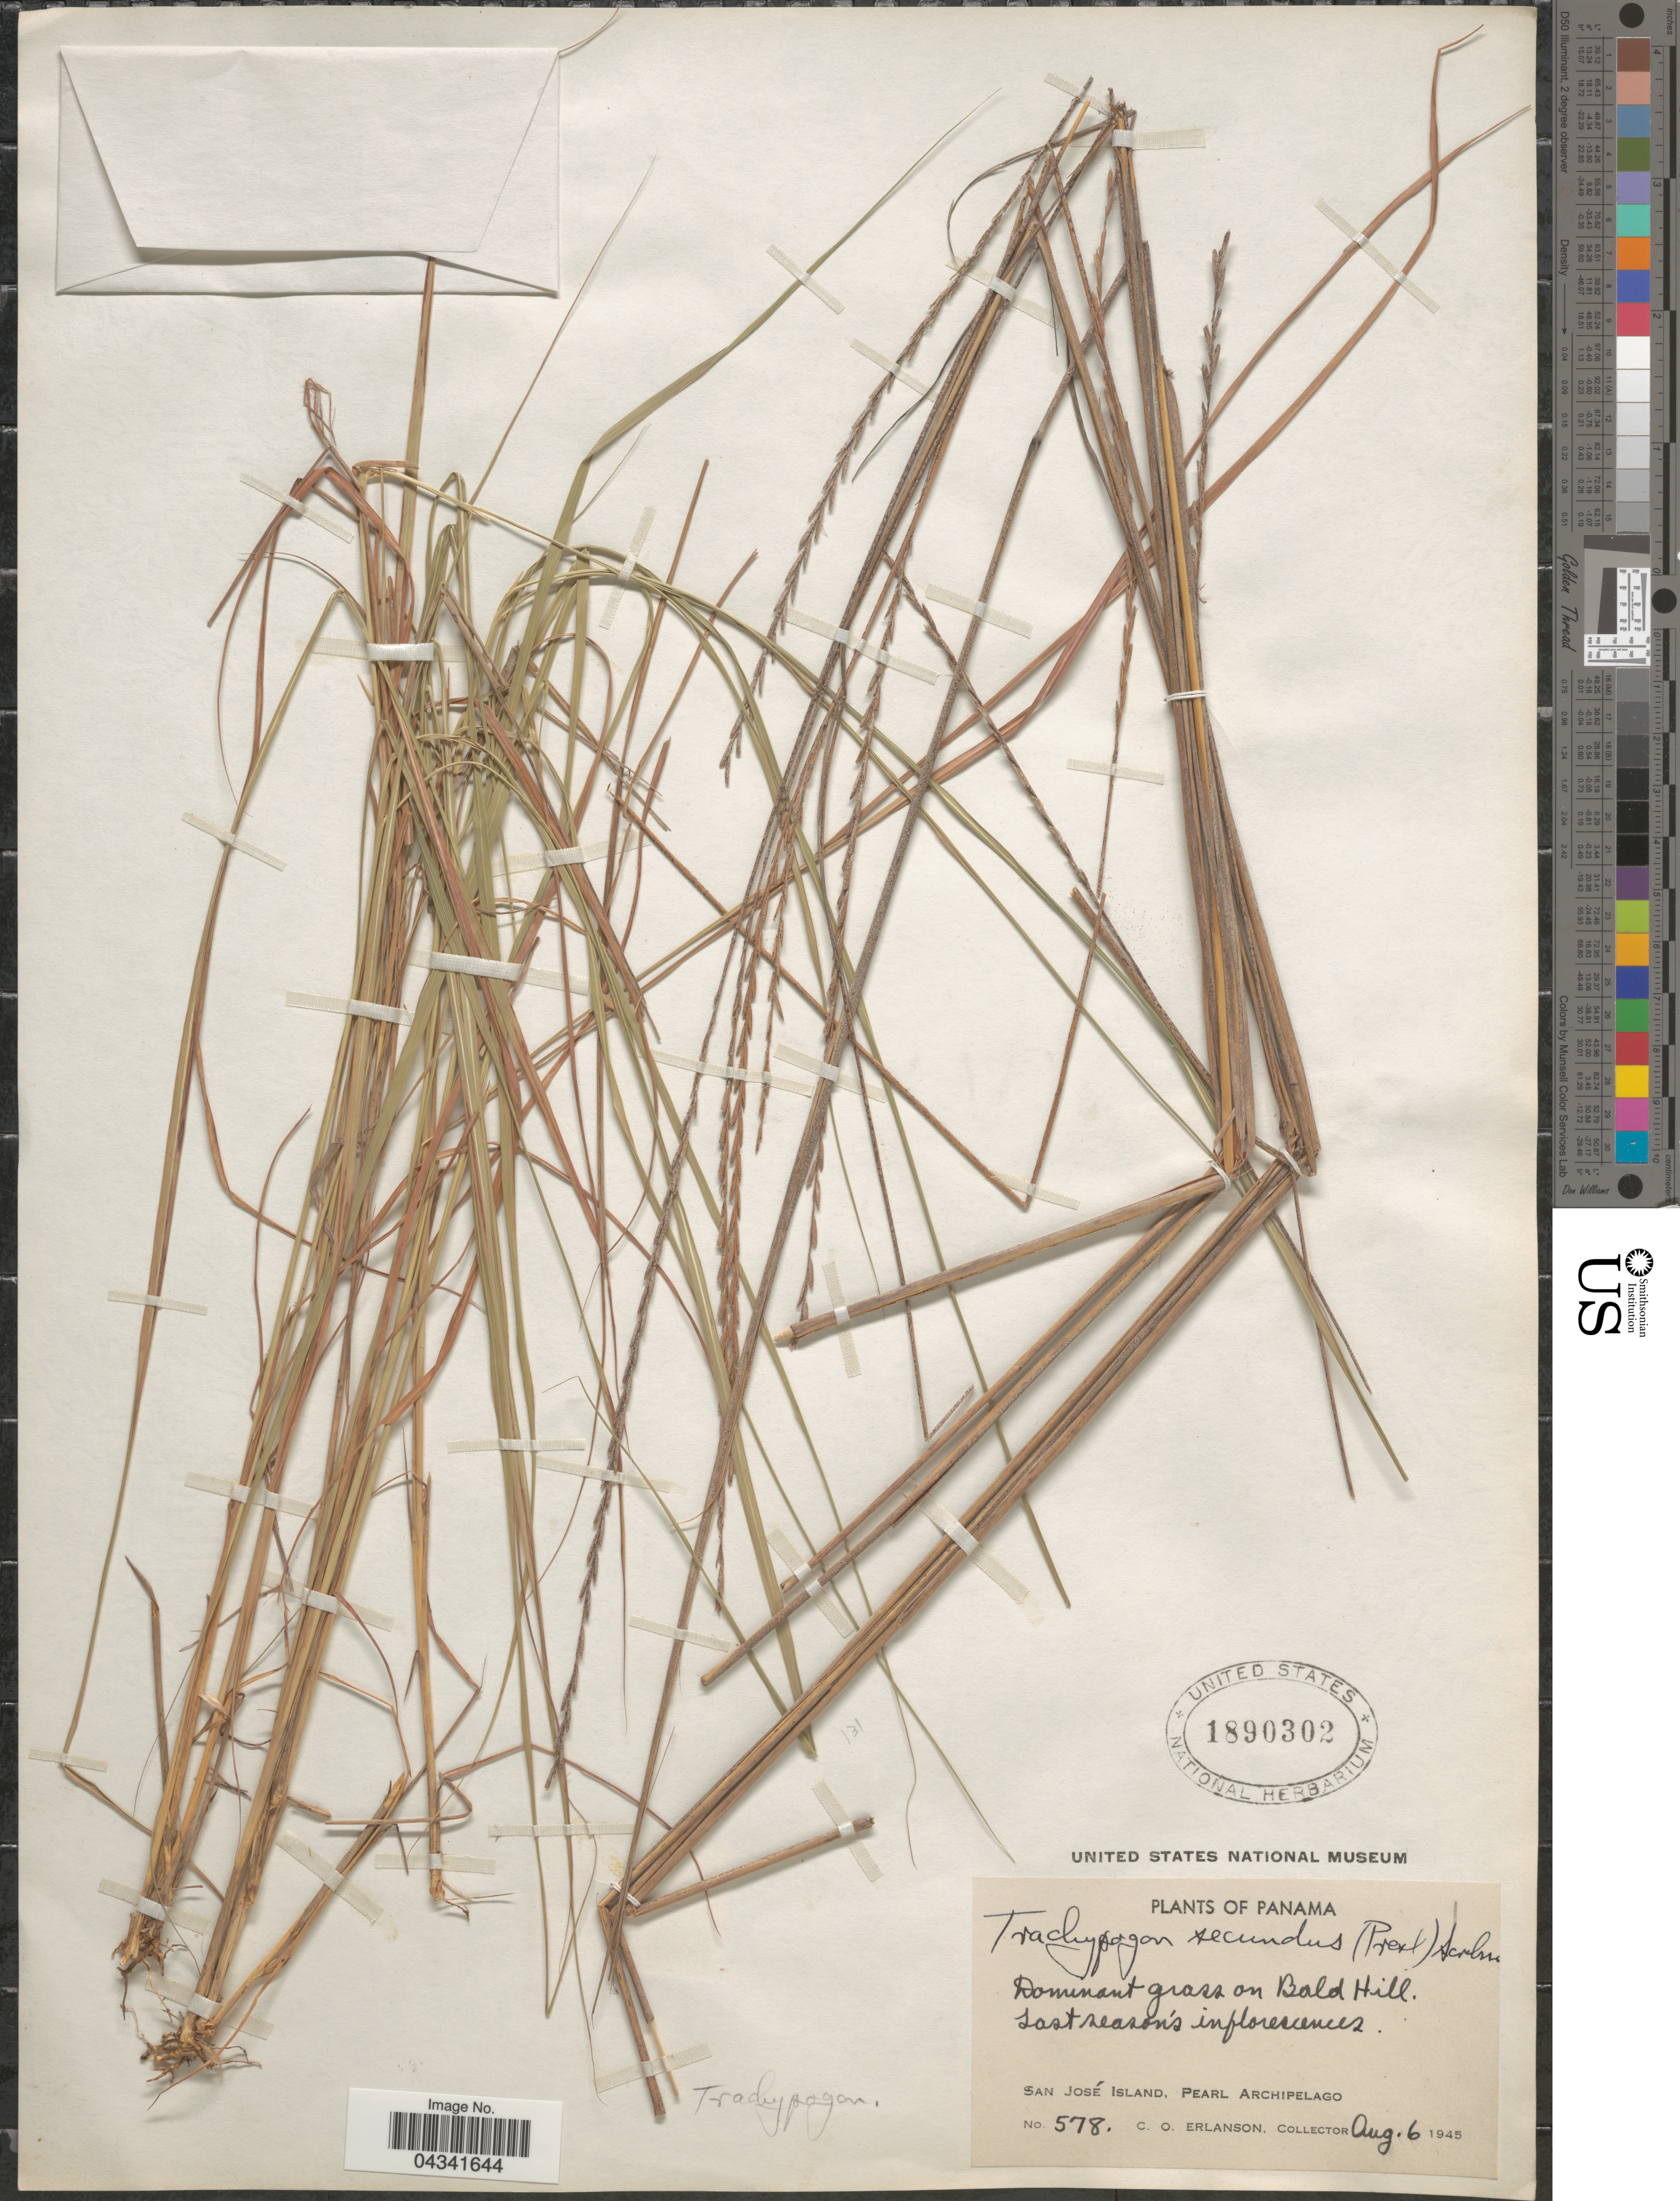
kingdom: Plantae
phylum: Tracheophyta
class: Liliopsida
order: Poales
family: Poaceae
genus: Trachypogon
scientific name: Trachypogon spicatus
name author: (L. f.) Kuntze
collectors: C. O. Erlanson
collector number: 578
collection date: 1945-08-06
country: Panama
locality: San José Island, Pearl Archipelago.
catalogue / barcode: US 1890302